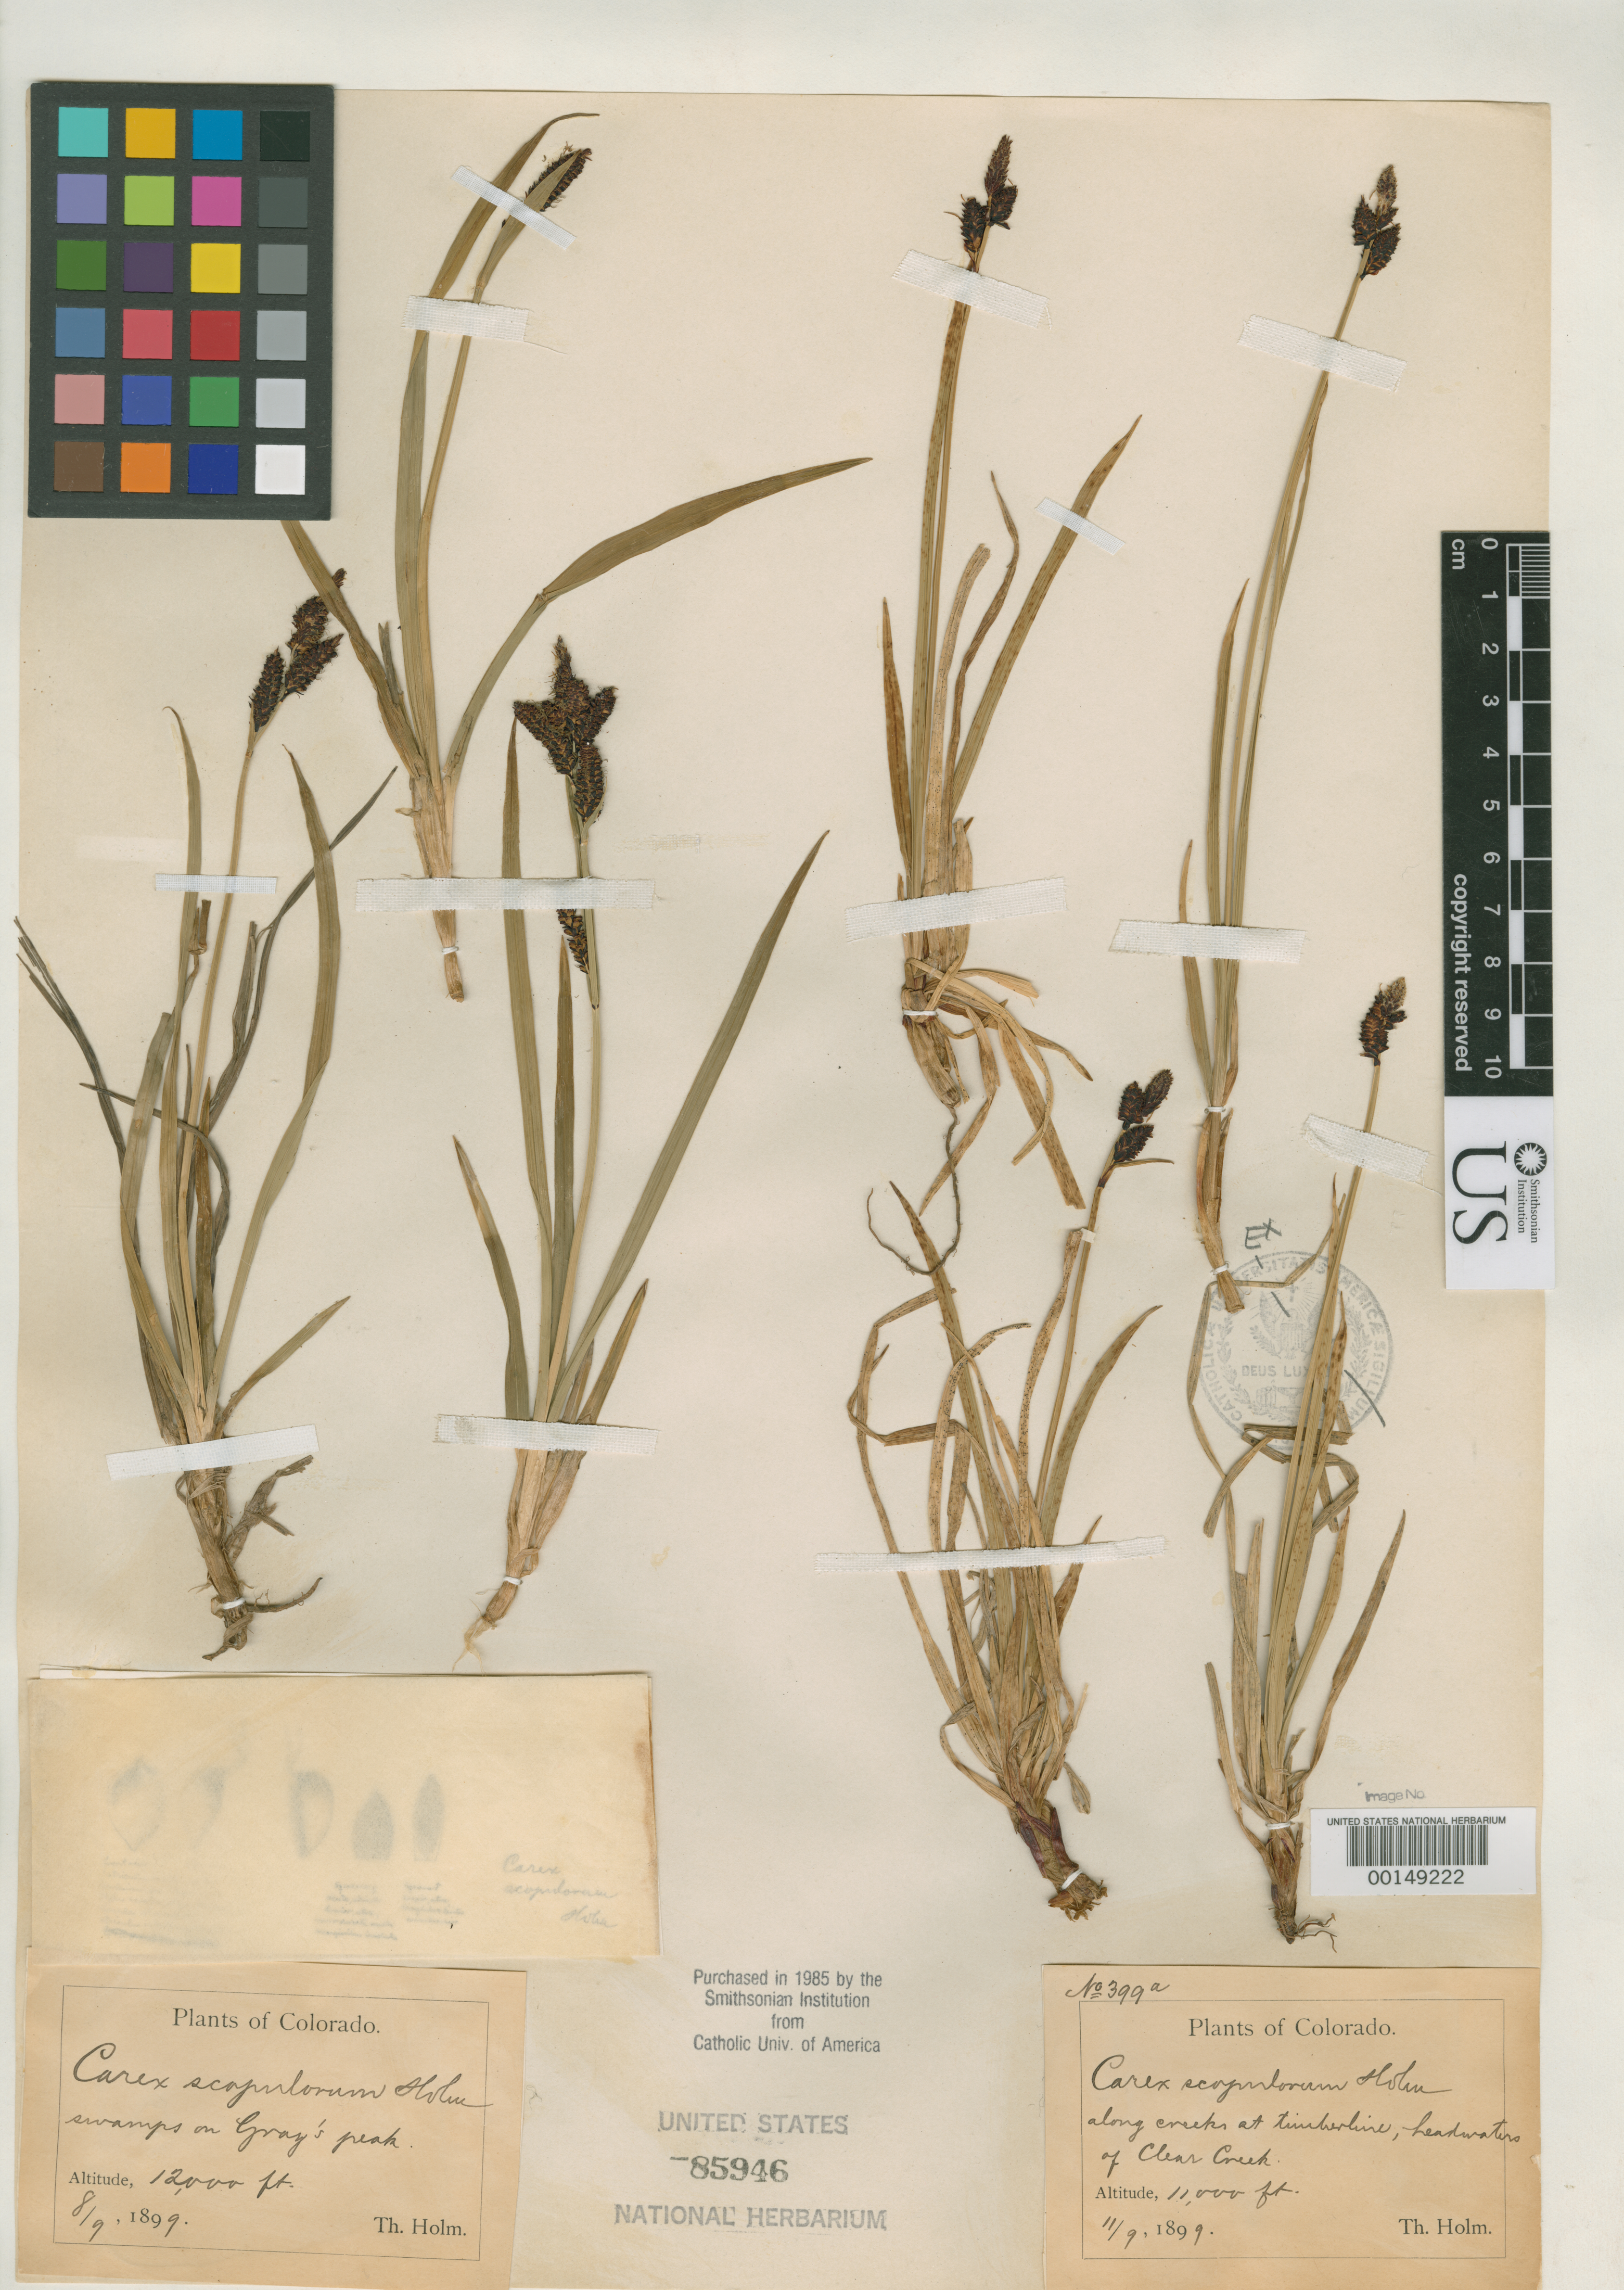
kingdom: Plantae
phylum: Tracheophyta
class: Liliopsida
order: Poales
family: Cyperaceae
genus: Carex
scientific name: Carex scopulorum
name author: Holm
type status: Isosyntype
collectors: T. Holm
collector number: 399a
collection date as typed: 11 Sep 1899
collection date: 1899-09-11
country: United States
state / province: Colorado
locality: Along creeks at Timberline, headquarters of Clear Creek.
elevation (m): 335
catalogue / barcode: US 85946